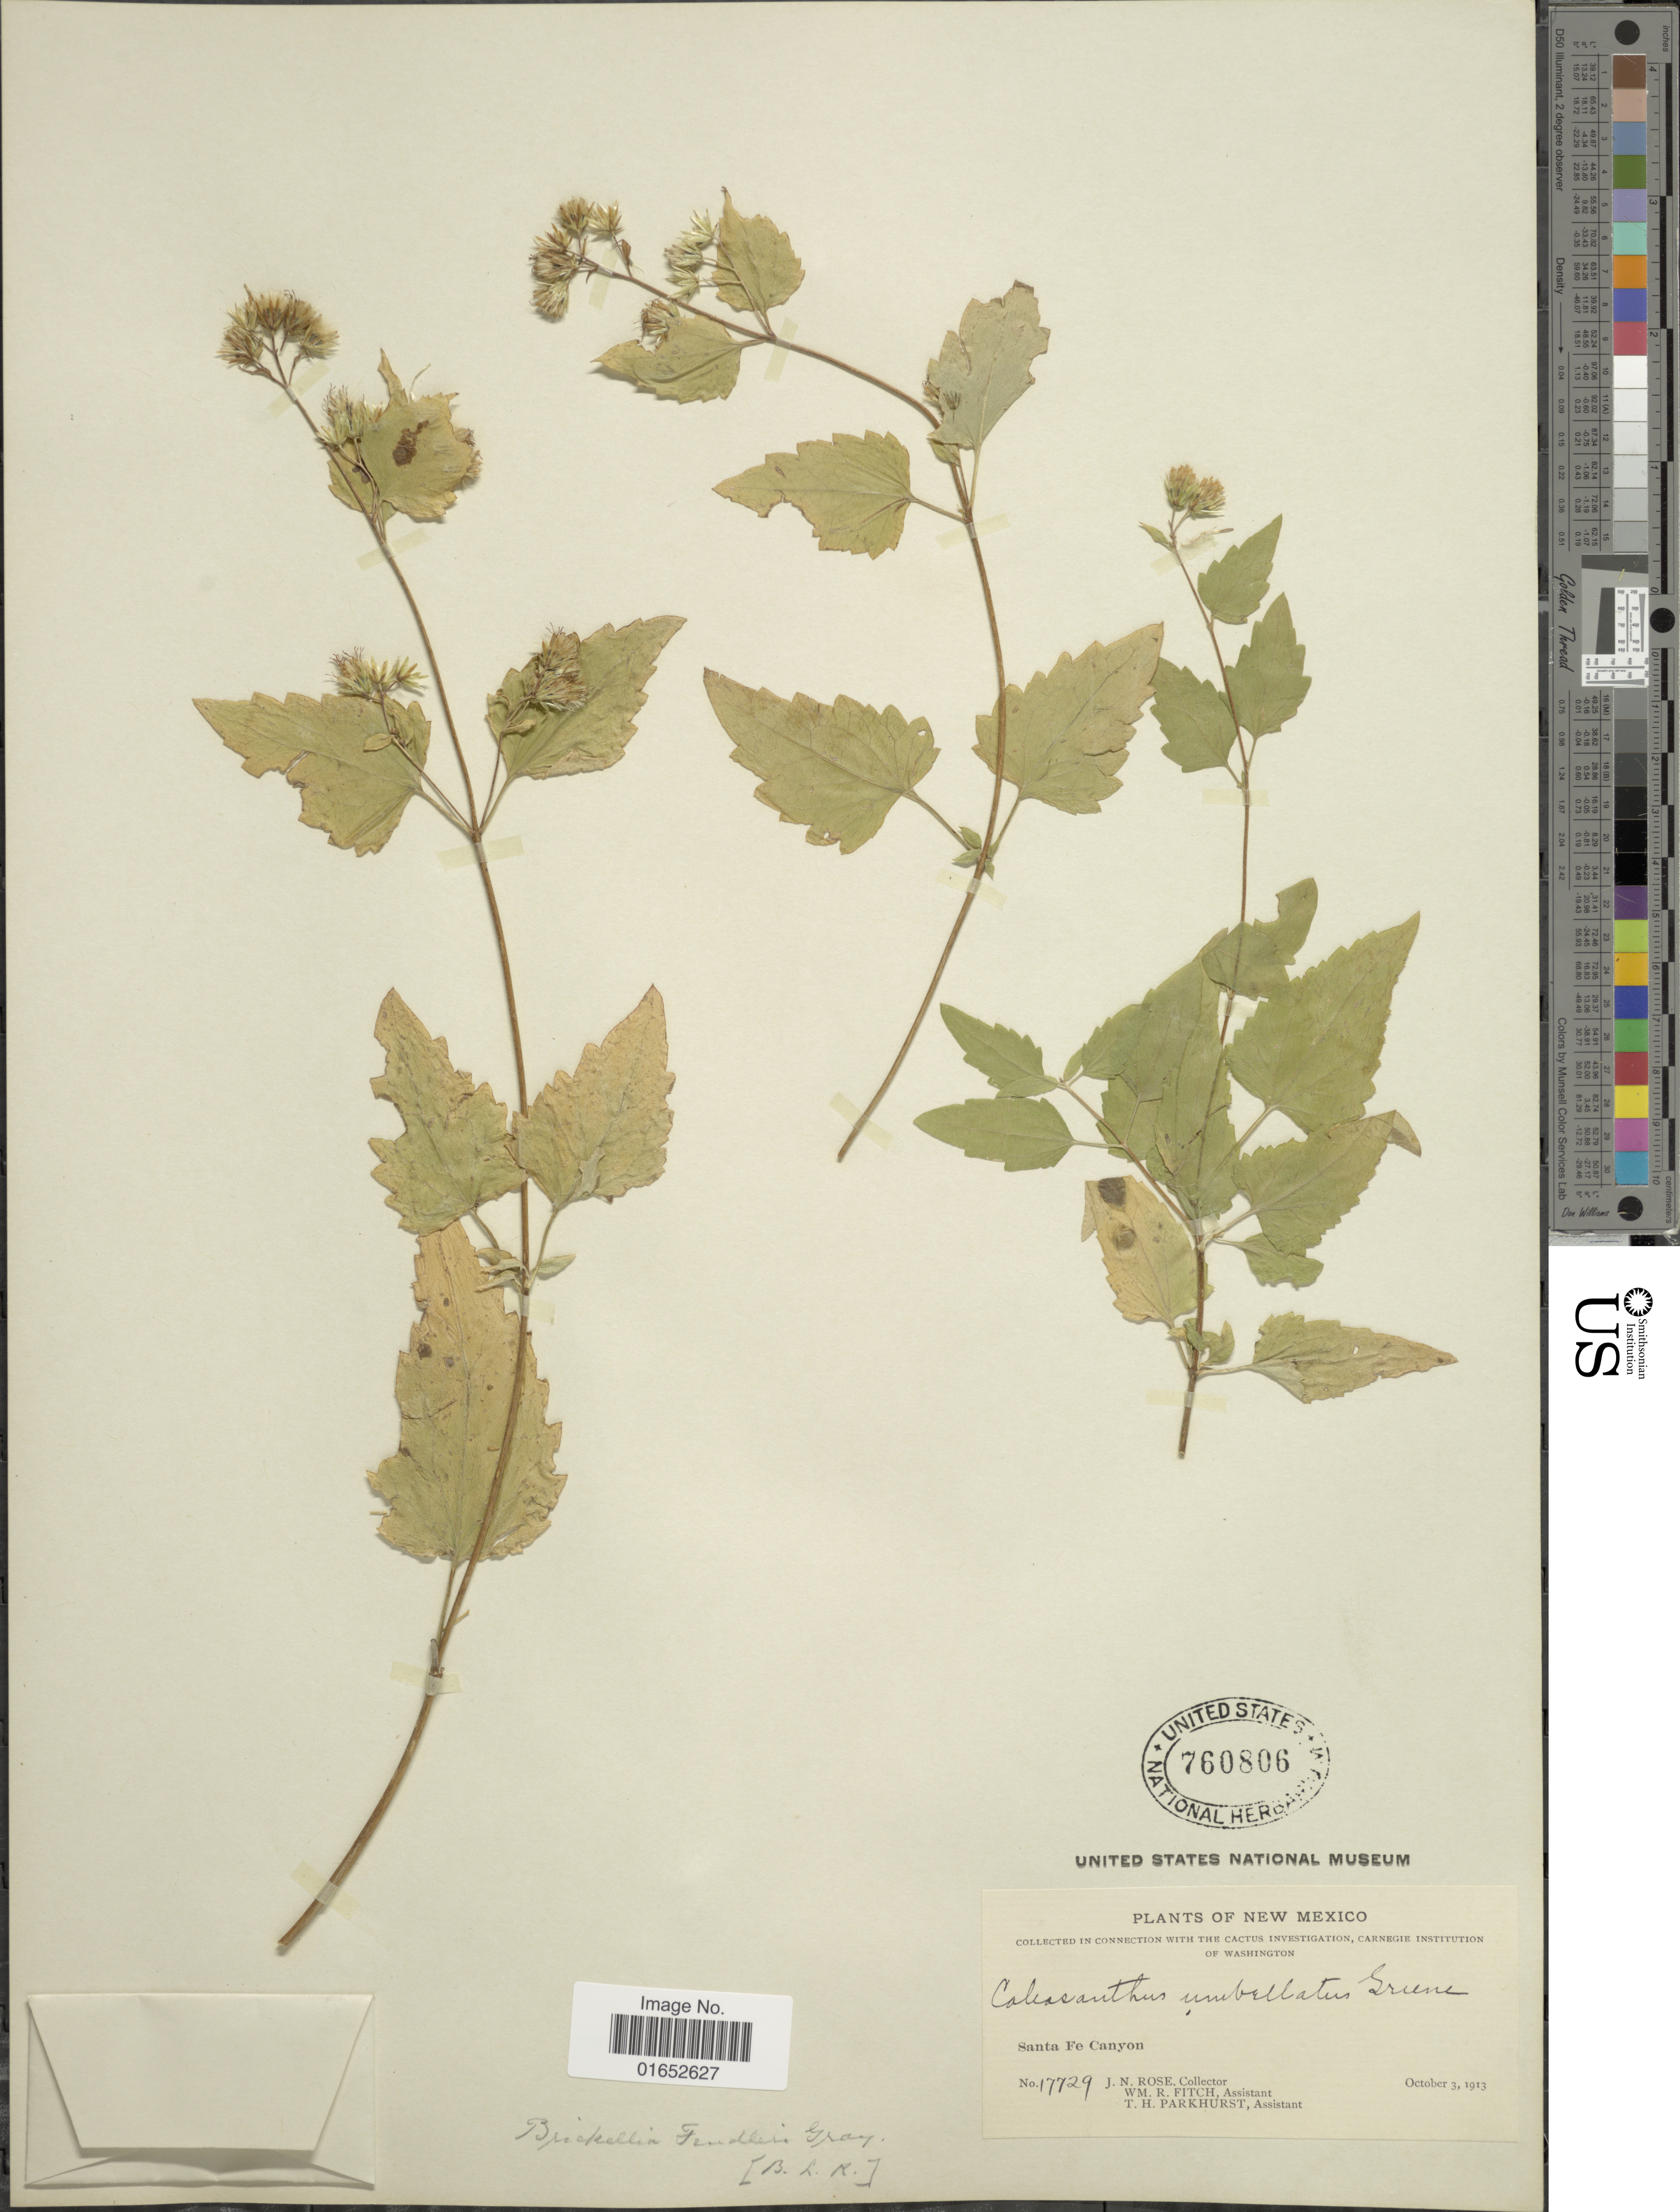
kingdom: Plantae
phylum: Tracheophyta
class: Magnoliopsida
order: Asterales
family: Asteraceae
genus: Brickelliastrum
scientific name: Brickelliastrum fendleri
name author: (A. Gray) R.M. King & H. Rob.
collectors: J. N. Rose, W. R. Fitch & T. Parkhurst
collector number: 17729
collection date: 1913-10-03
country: United States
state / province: New Mexico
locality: Santa Fe Canyon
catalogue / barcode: US 760806